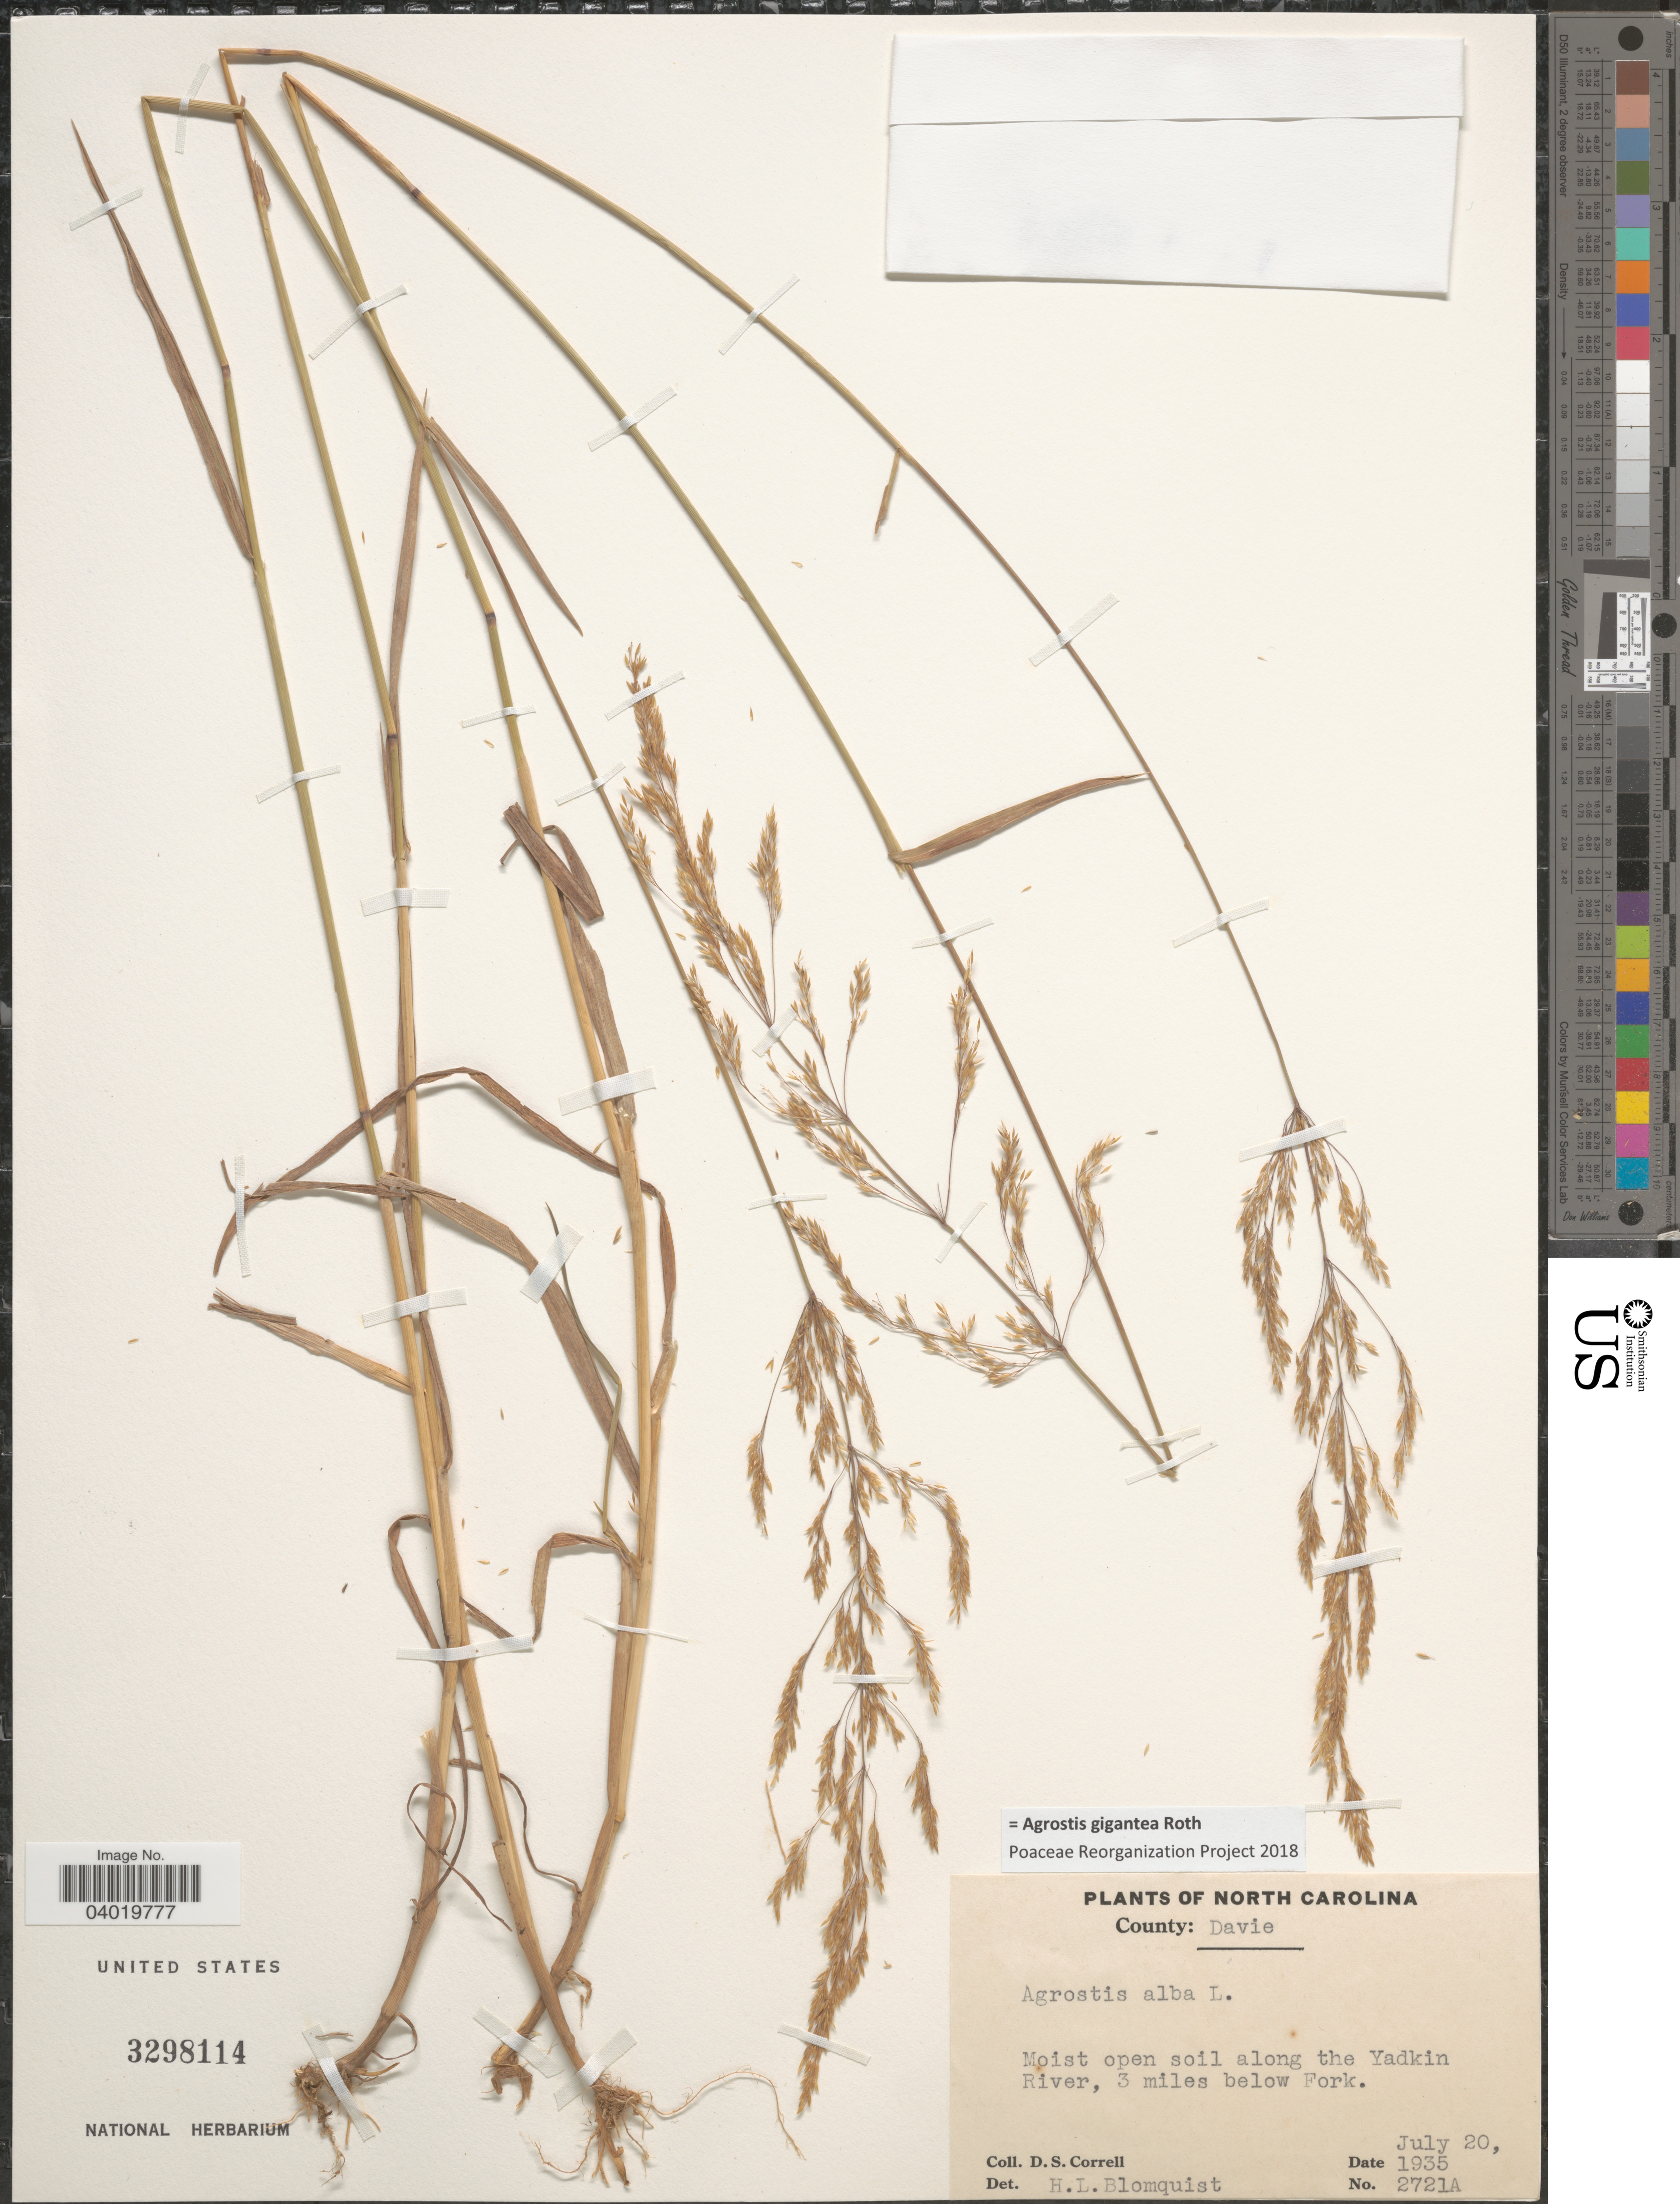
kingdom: Plantae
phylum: Tracheophyta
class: Liliopsida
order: Poales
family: Poaceae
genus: Agrostis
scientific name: Agrostis gigantea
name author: Roth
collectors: D. S. Correll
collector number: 2721A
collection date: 1935-07-20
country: United States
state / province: North Carolina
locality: County: Davie. Moist open soil along the Yadkin River, 3 miles below Fork.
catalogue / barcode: US 3298114